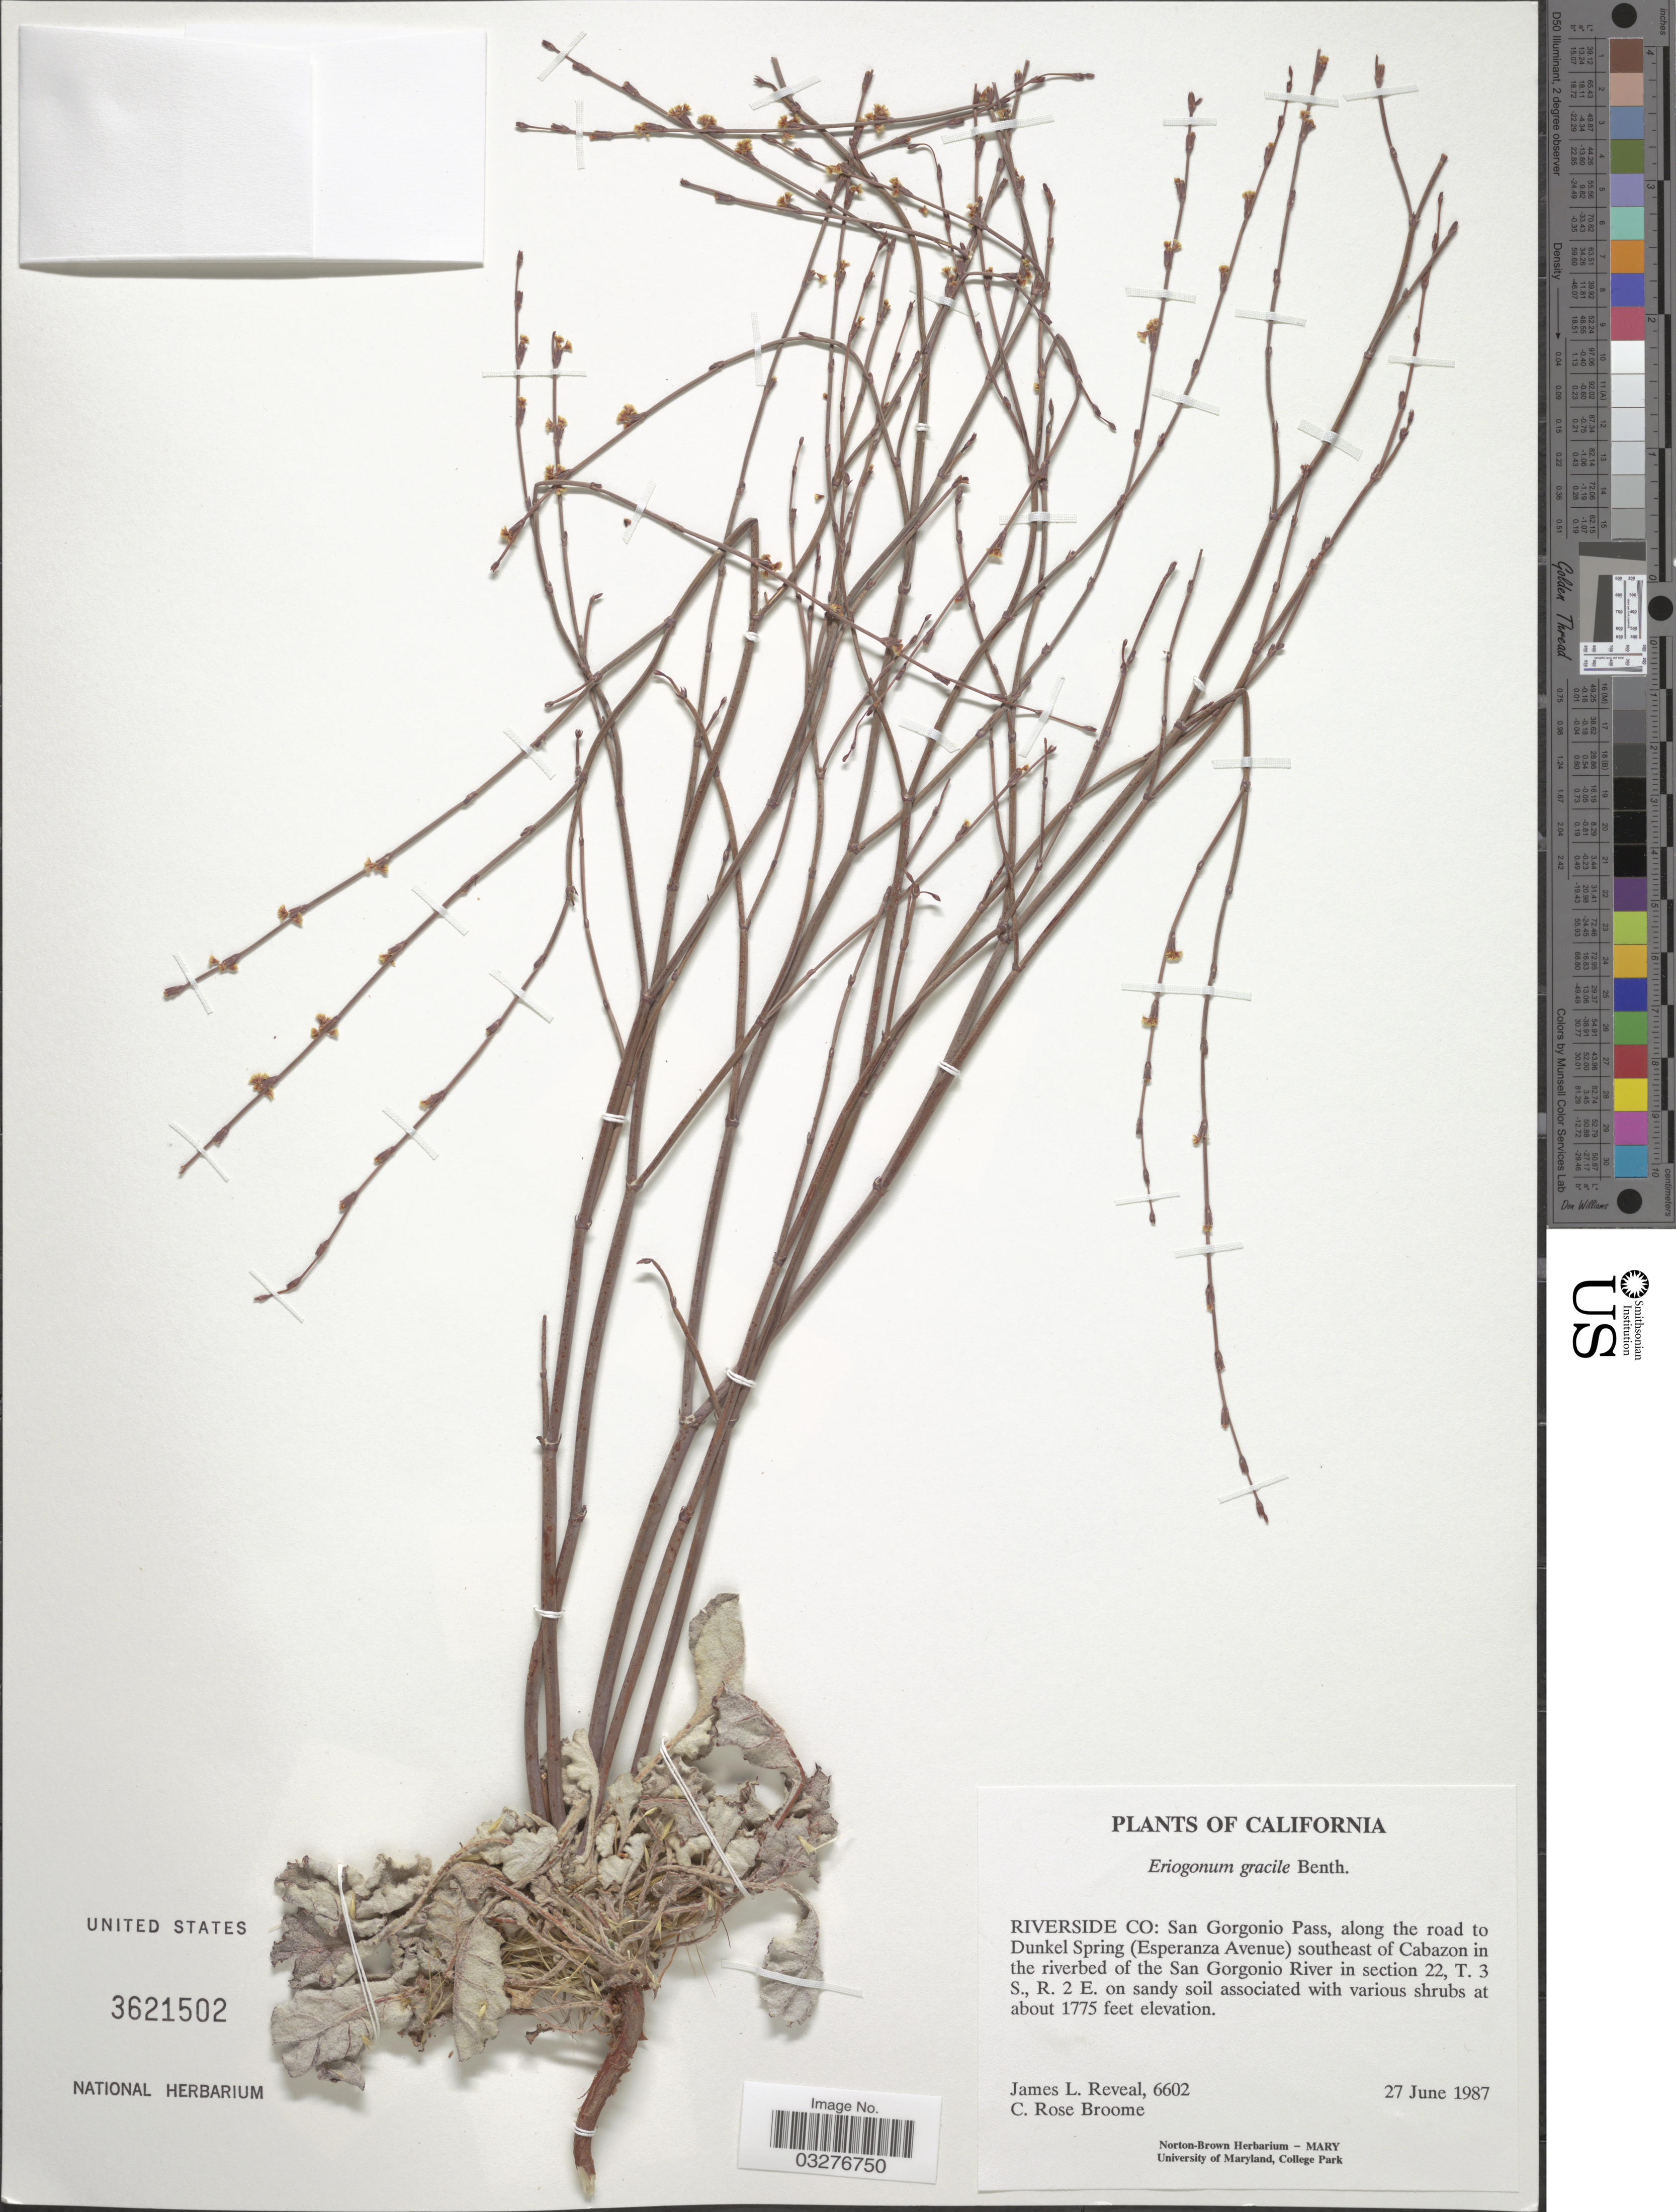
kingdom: Plantae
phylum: Tracheophyta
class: Magnoliopsida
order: Caryophyllales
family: Polygonaceae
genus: Eriogonum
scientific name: Eriogonum gracile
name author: Benth.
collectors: J. L. Reveal & C. R. Broome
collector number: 6602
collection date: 1987-06-27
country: United States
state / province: California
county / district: Riverside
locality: Riverside Co.: San Gorgonio Pass, along the road to Dunkel Spring (Esperanza Avenue) southeast of Cabazon in the riverbed of the San Gorgonio River in section 22, T. 3S, R. 2E.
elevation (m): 541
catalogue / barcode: US 3621502